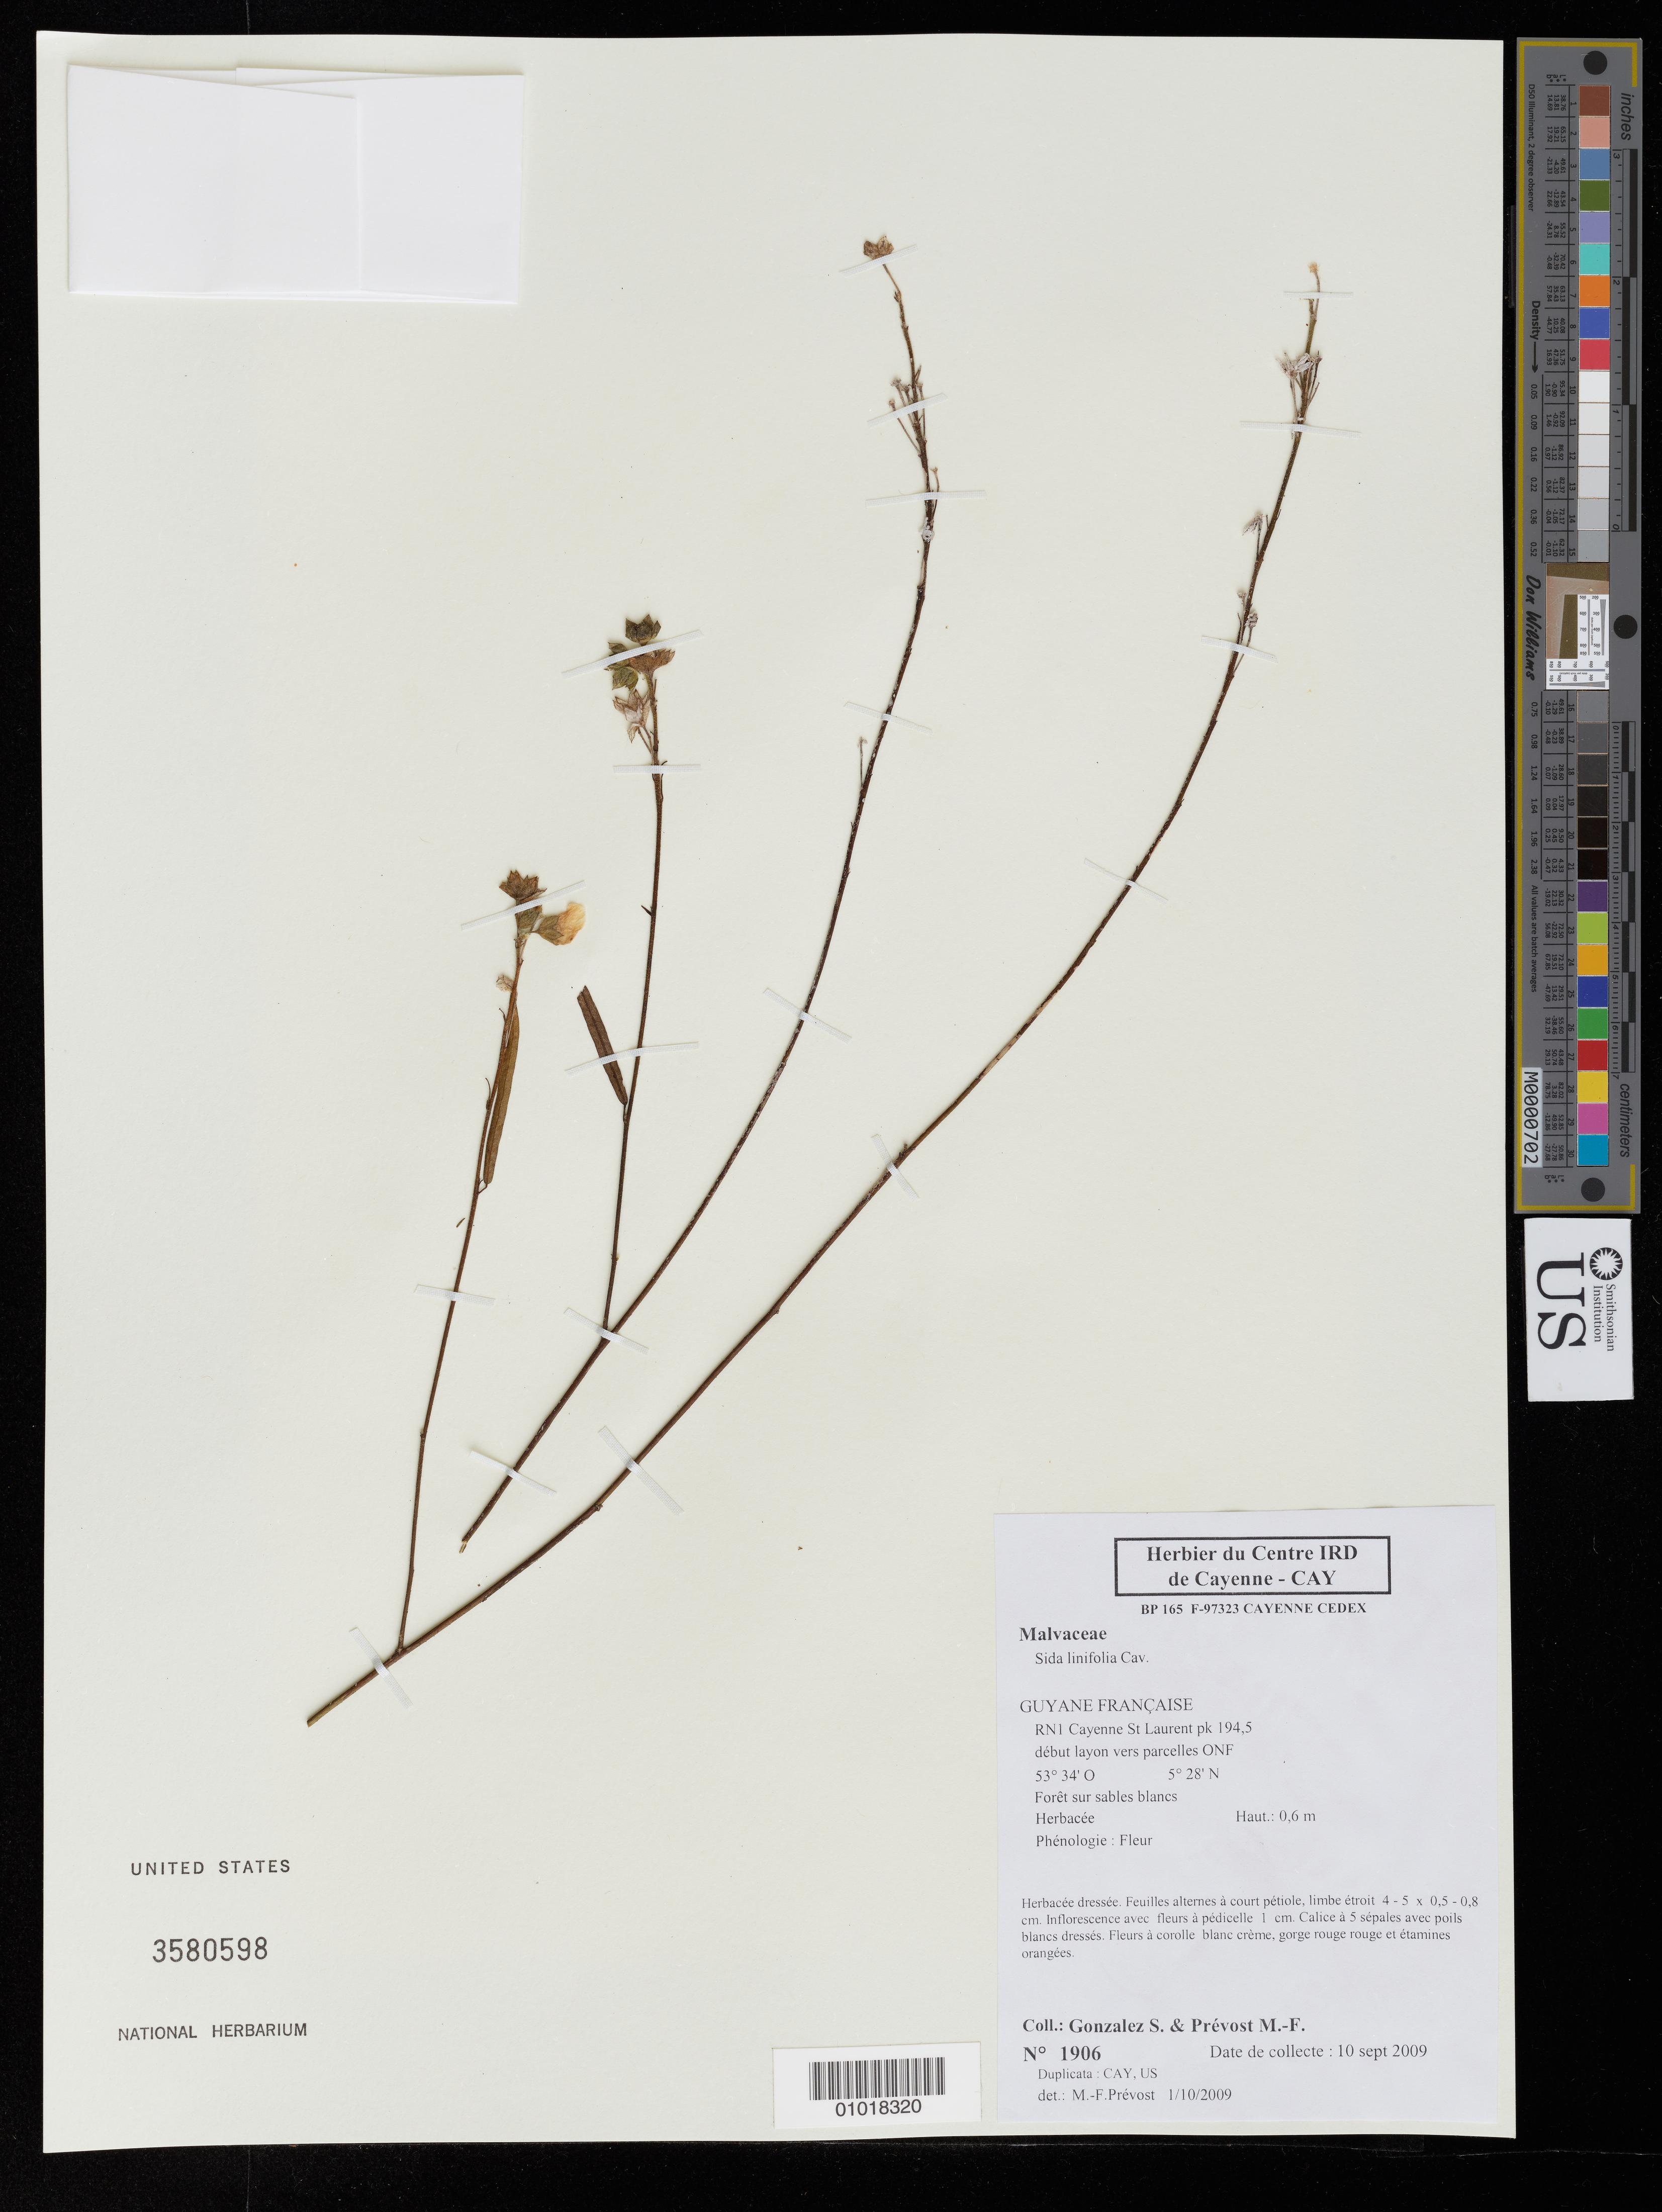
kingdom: Plantae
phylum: Tracheophyta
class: Magnoliopsida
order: Malvales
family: Malvaceae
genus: Sida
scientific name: Sida linifolia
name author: Cav.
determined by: Prévost, M.-F.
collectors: S. Gonzalez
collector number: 1906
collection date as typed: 10-Sep-09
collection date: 2009-09-10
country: French Guiana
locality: Cayenne - St. Laurent RN1 pk 194.5, debut layon vers parcelles ONF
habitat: Foret sur sables blancs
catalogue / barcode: US 3580598